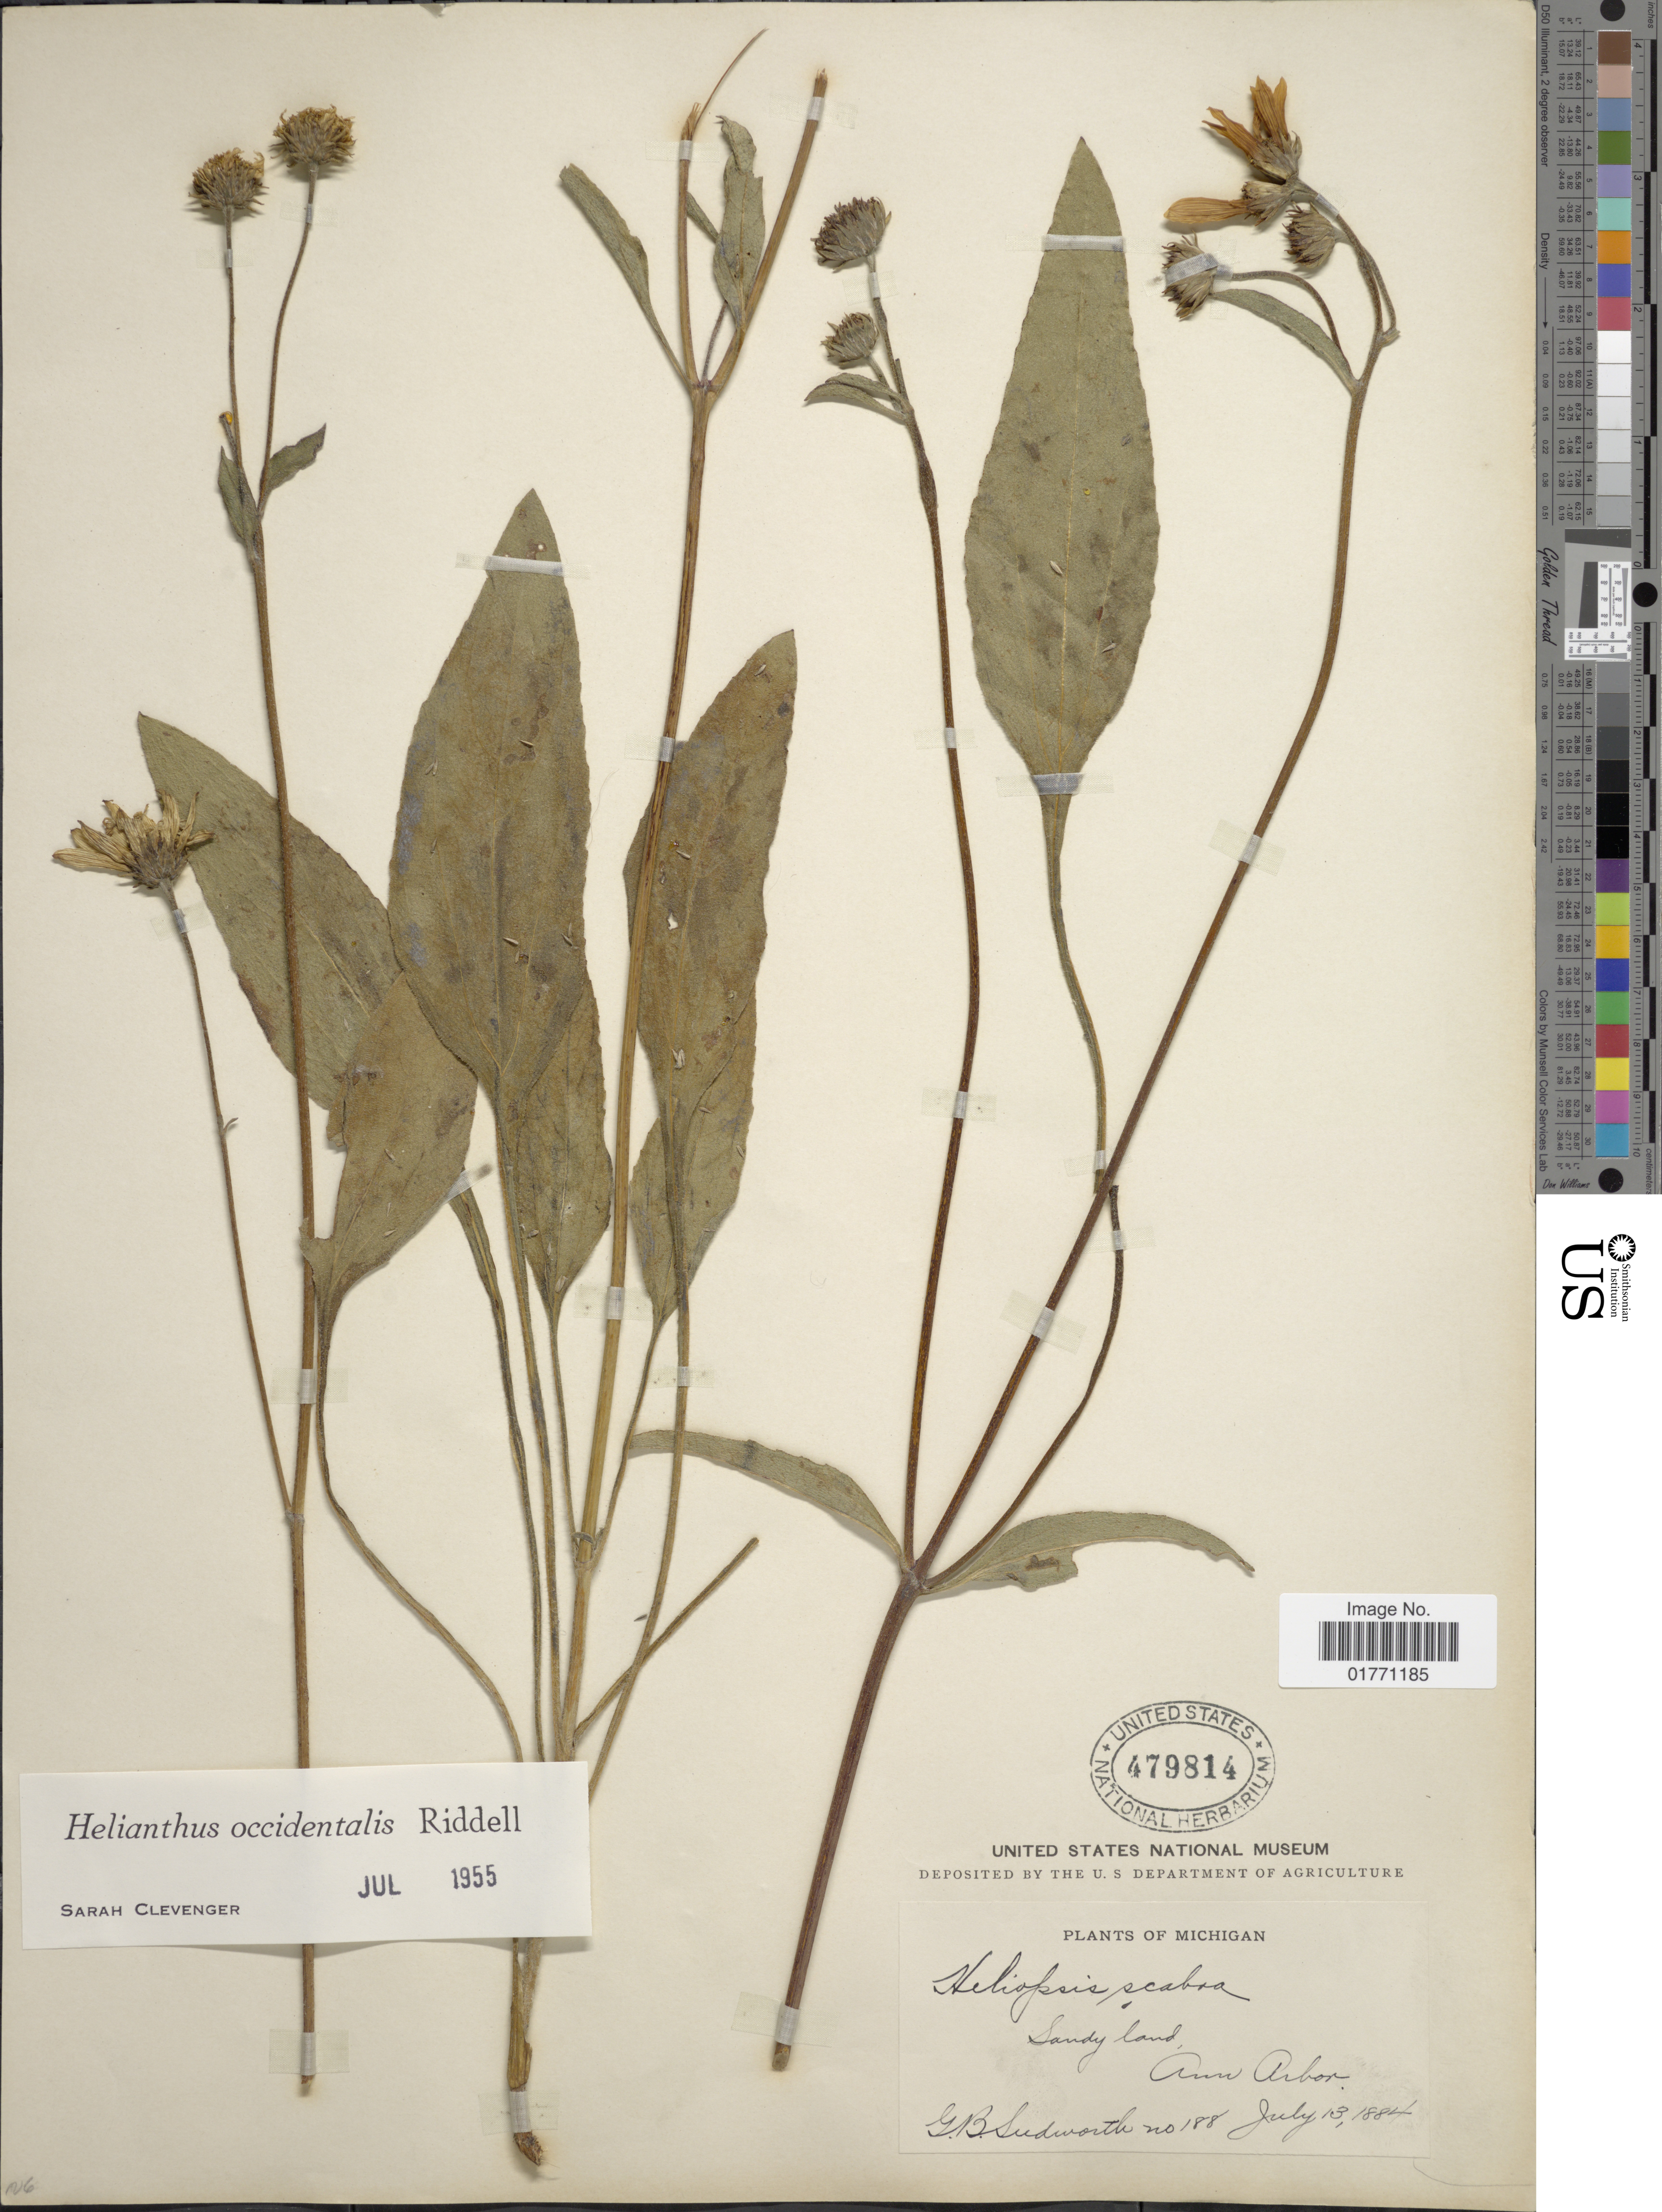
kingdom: Plantae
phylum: Tracheophyta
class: Magnoliopsida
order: Asterales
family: Asteraceae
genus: Helianthus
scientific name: Helianthus occidentalis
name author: Riddell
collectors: G. B. Sudworth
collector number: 188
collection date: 1884-07-13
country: United States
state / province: Michigan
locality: Sandy land, Ann Arbor.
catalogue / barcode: US 479814